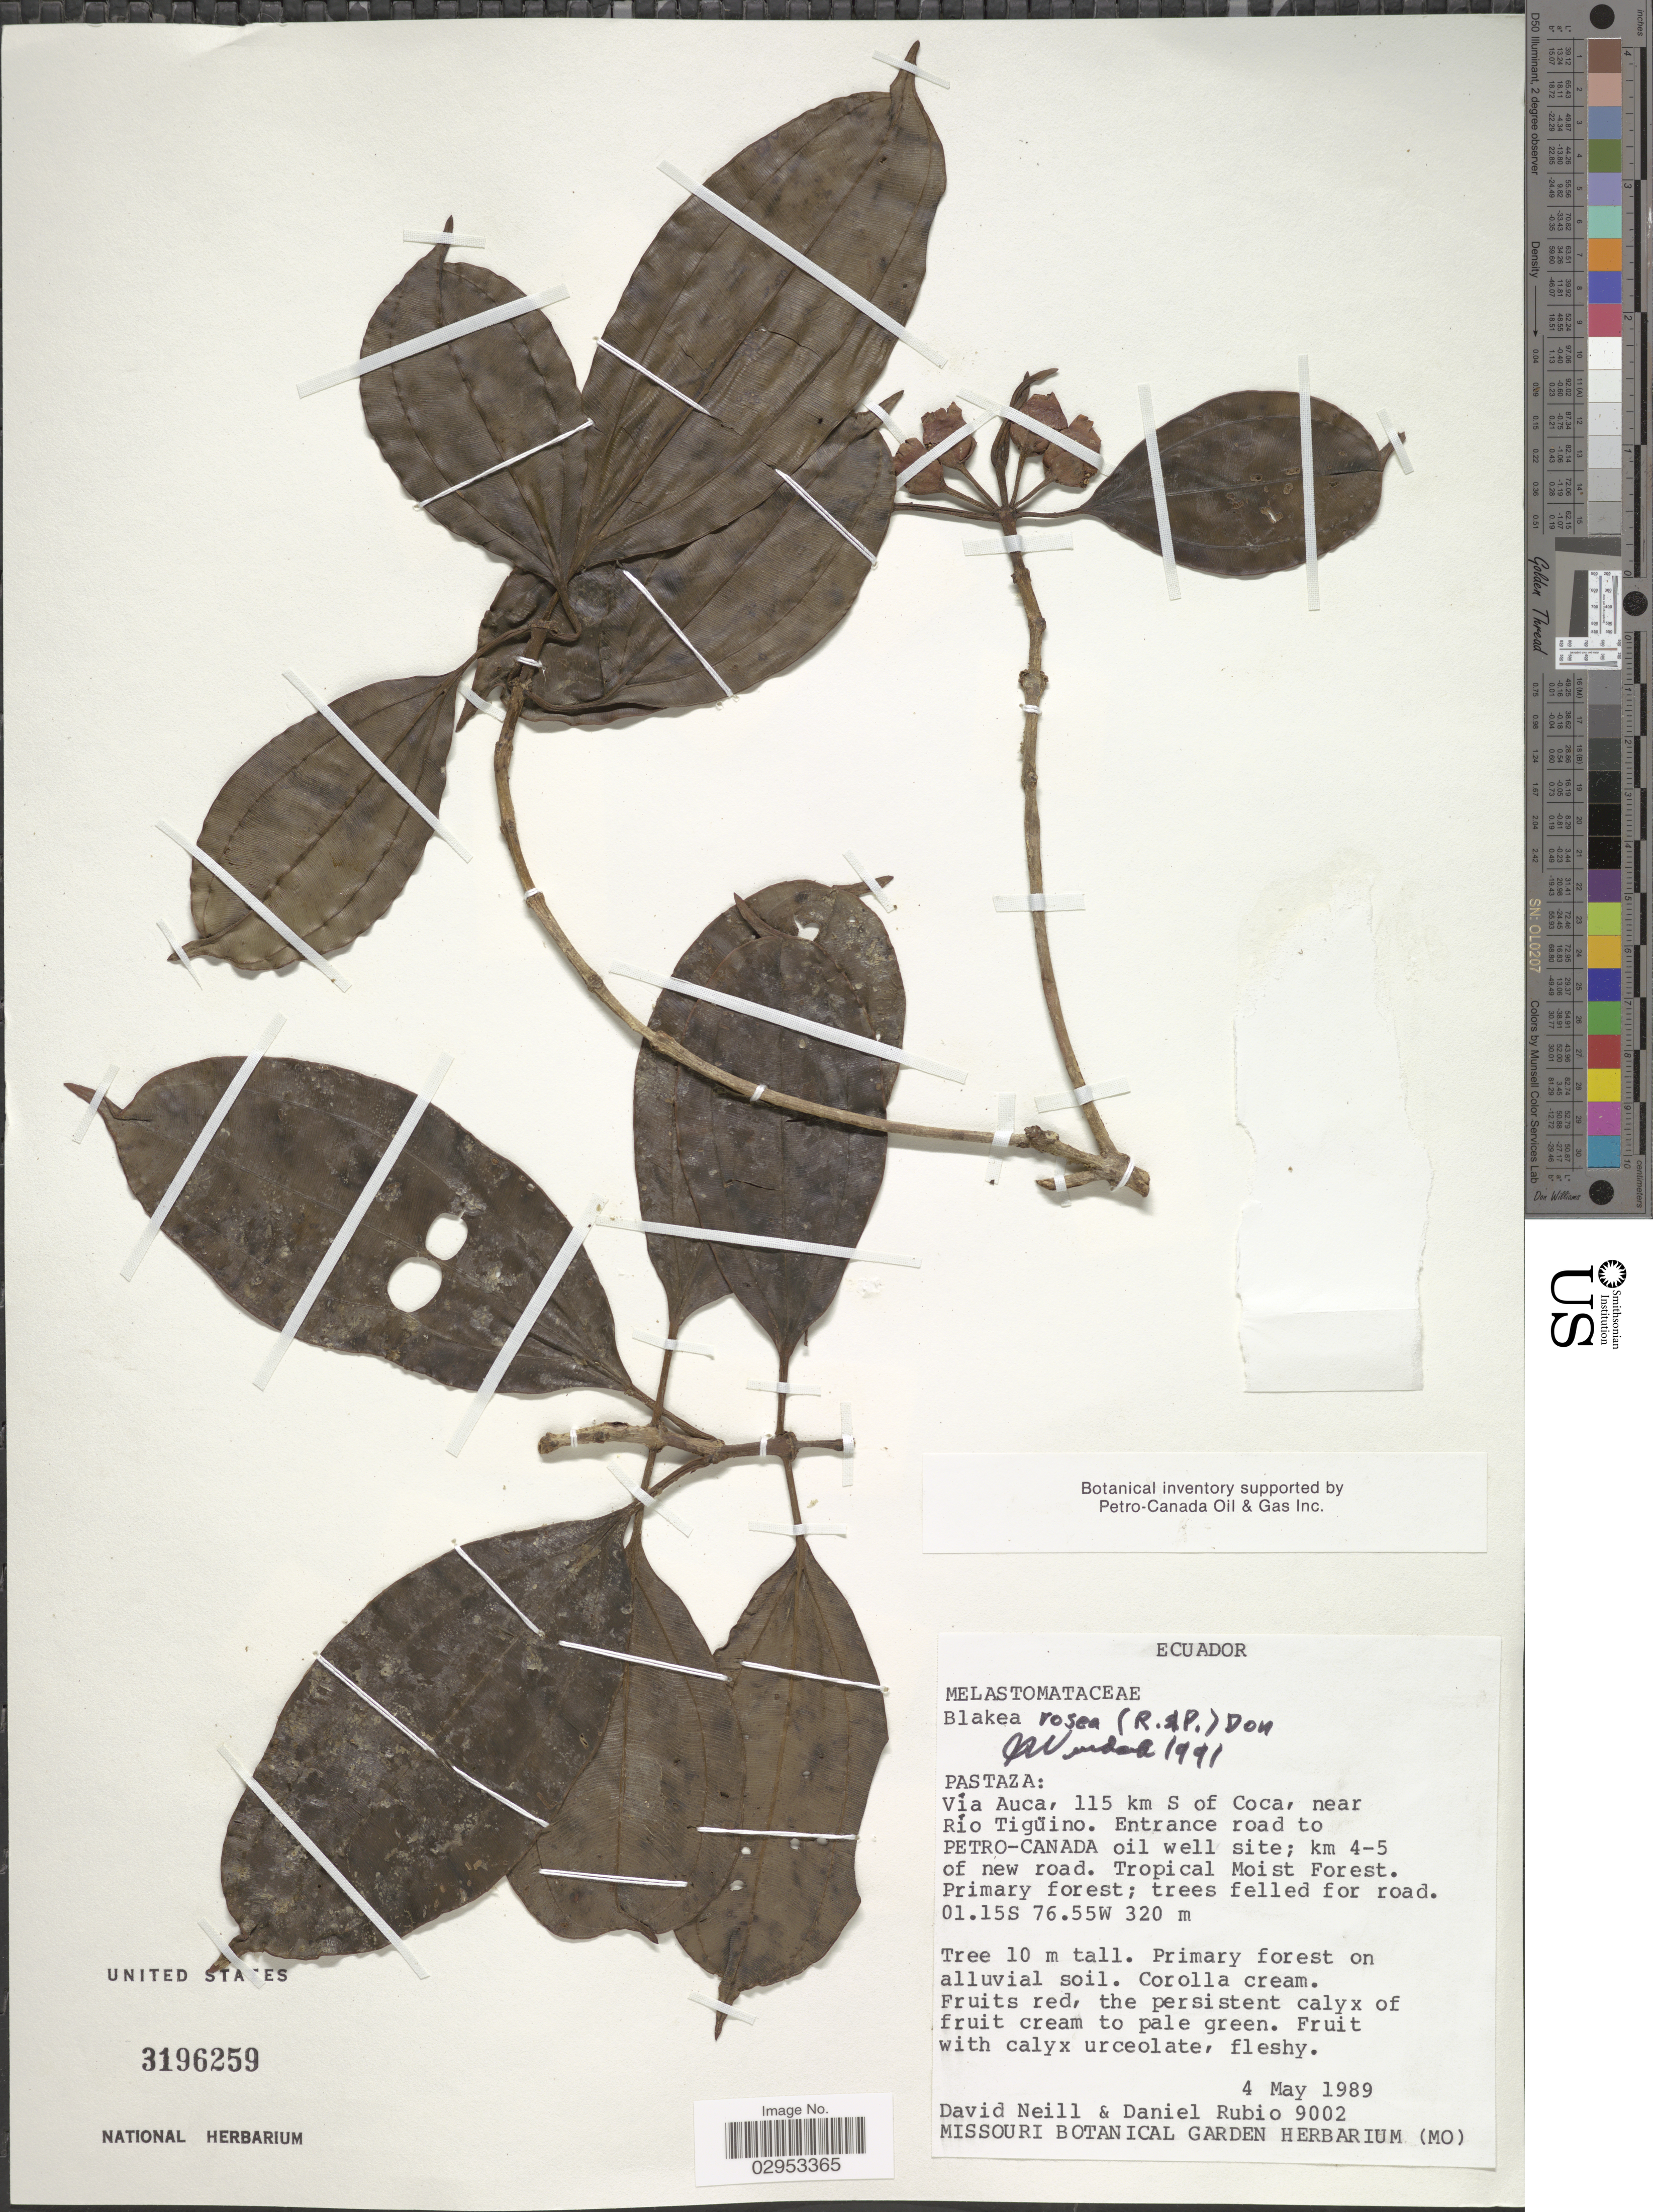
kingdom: Plantae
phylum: Tracheophyta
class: Magnoliopsida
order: Myrtales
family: Melastomataceae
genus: Blakea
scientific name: Blakea rosea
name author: D. Don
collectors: D. A. Neill & D. Rubio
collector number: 9002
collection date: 1989-05-04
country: Ecuador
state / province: Pastaza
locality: Vía Auca, 115 km S of Coca, near Río Tigüino. Entrance road to PETRO-CANADA oil well site; km 4-5 of new road.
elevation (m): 320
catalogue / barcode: US 3196259